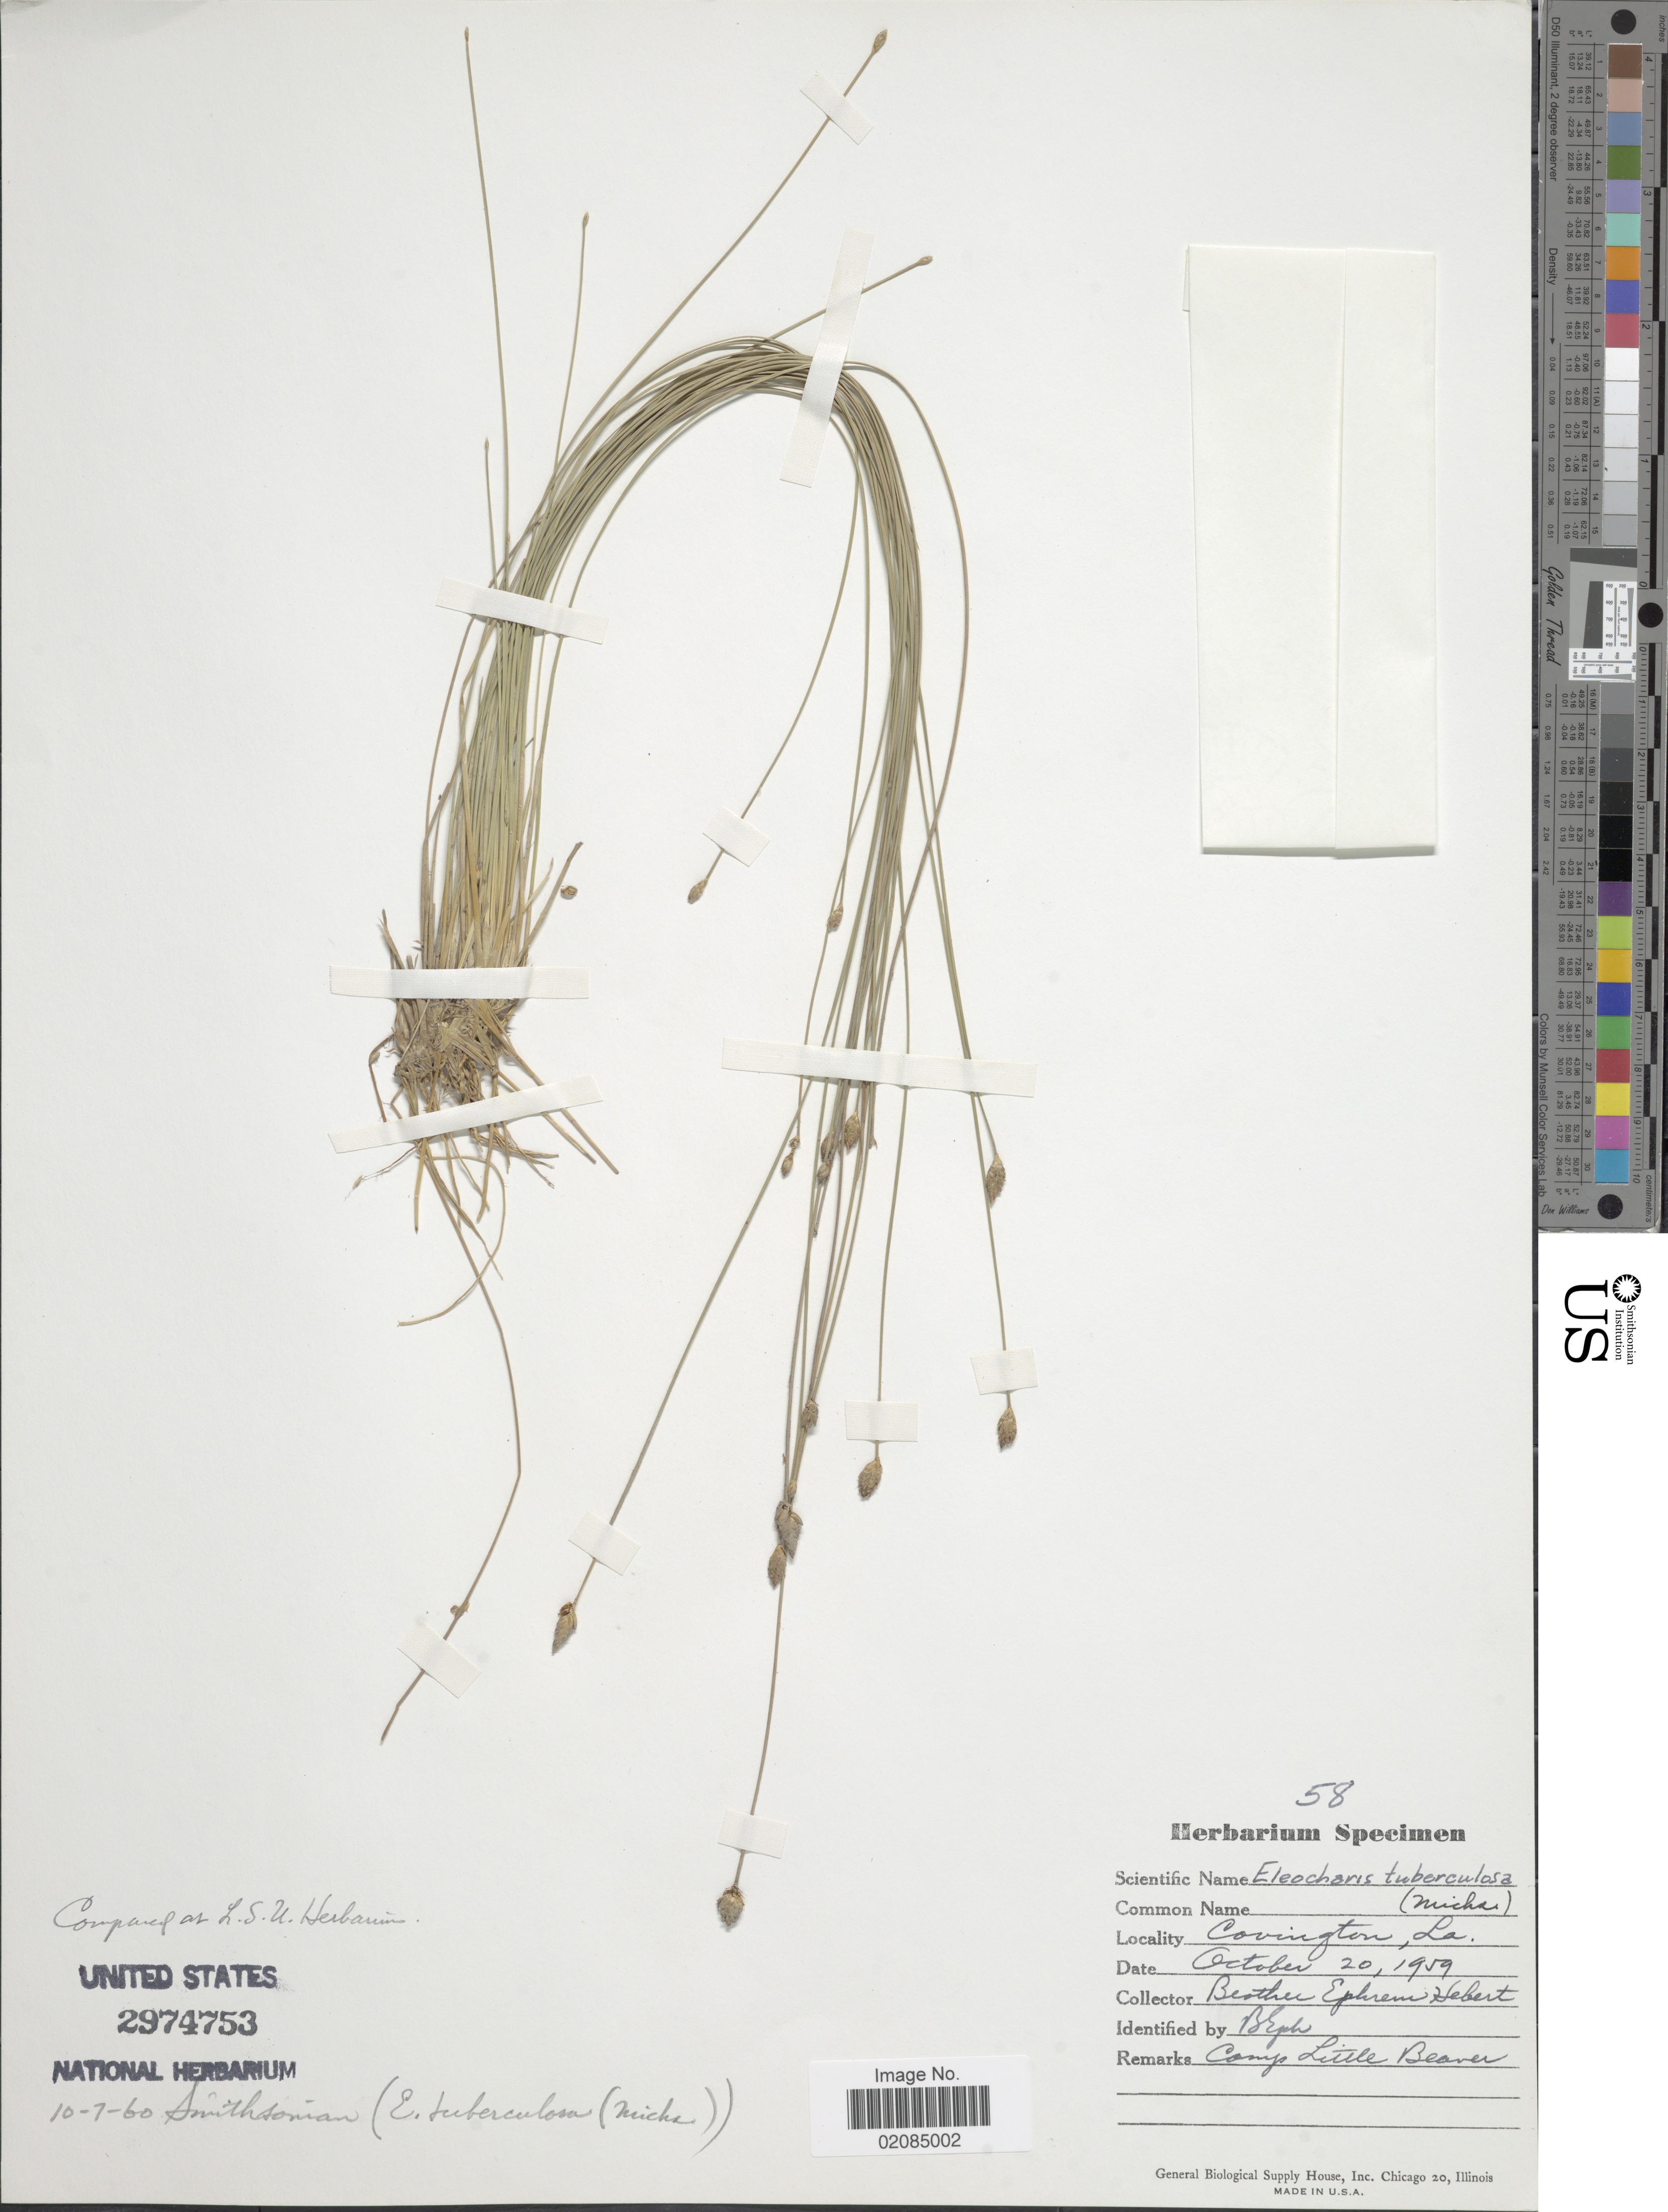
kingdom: Plantae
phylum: Tracheophyta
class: Liliopsida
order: Poales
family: Cyperaceae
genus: Eleocharis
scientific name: Eleocharis tuberculosa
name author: (Michx.) Roem. & Schult.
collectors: E. Hebert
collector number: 58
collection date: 1959-10-20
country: United States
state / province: Louisiana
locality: Covington.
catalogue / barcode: US 2974753